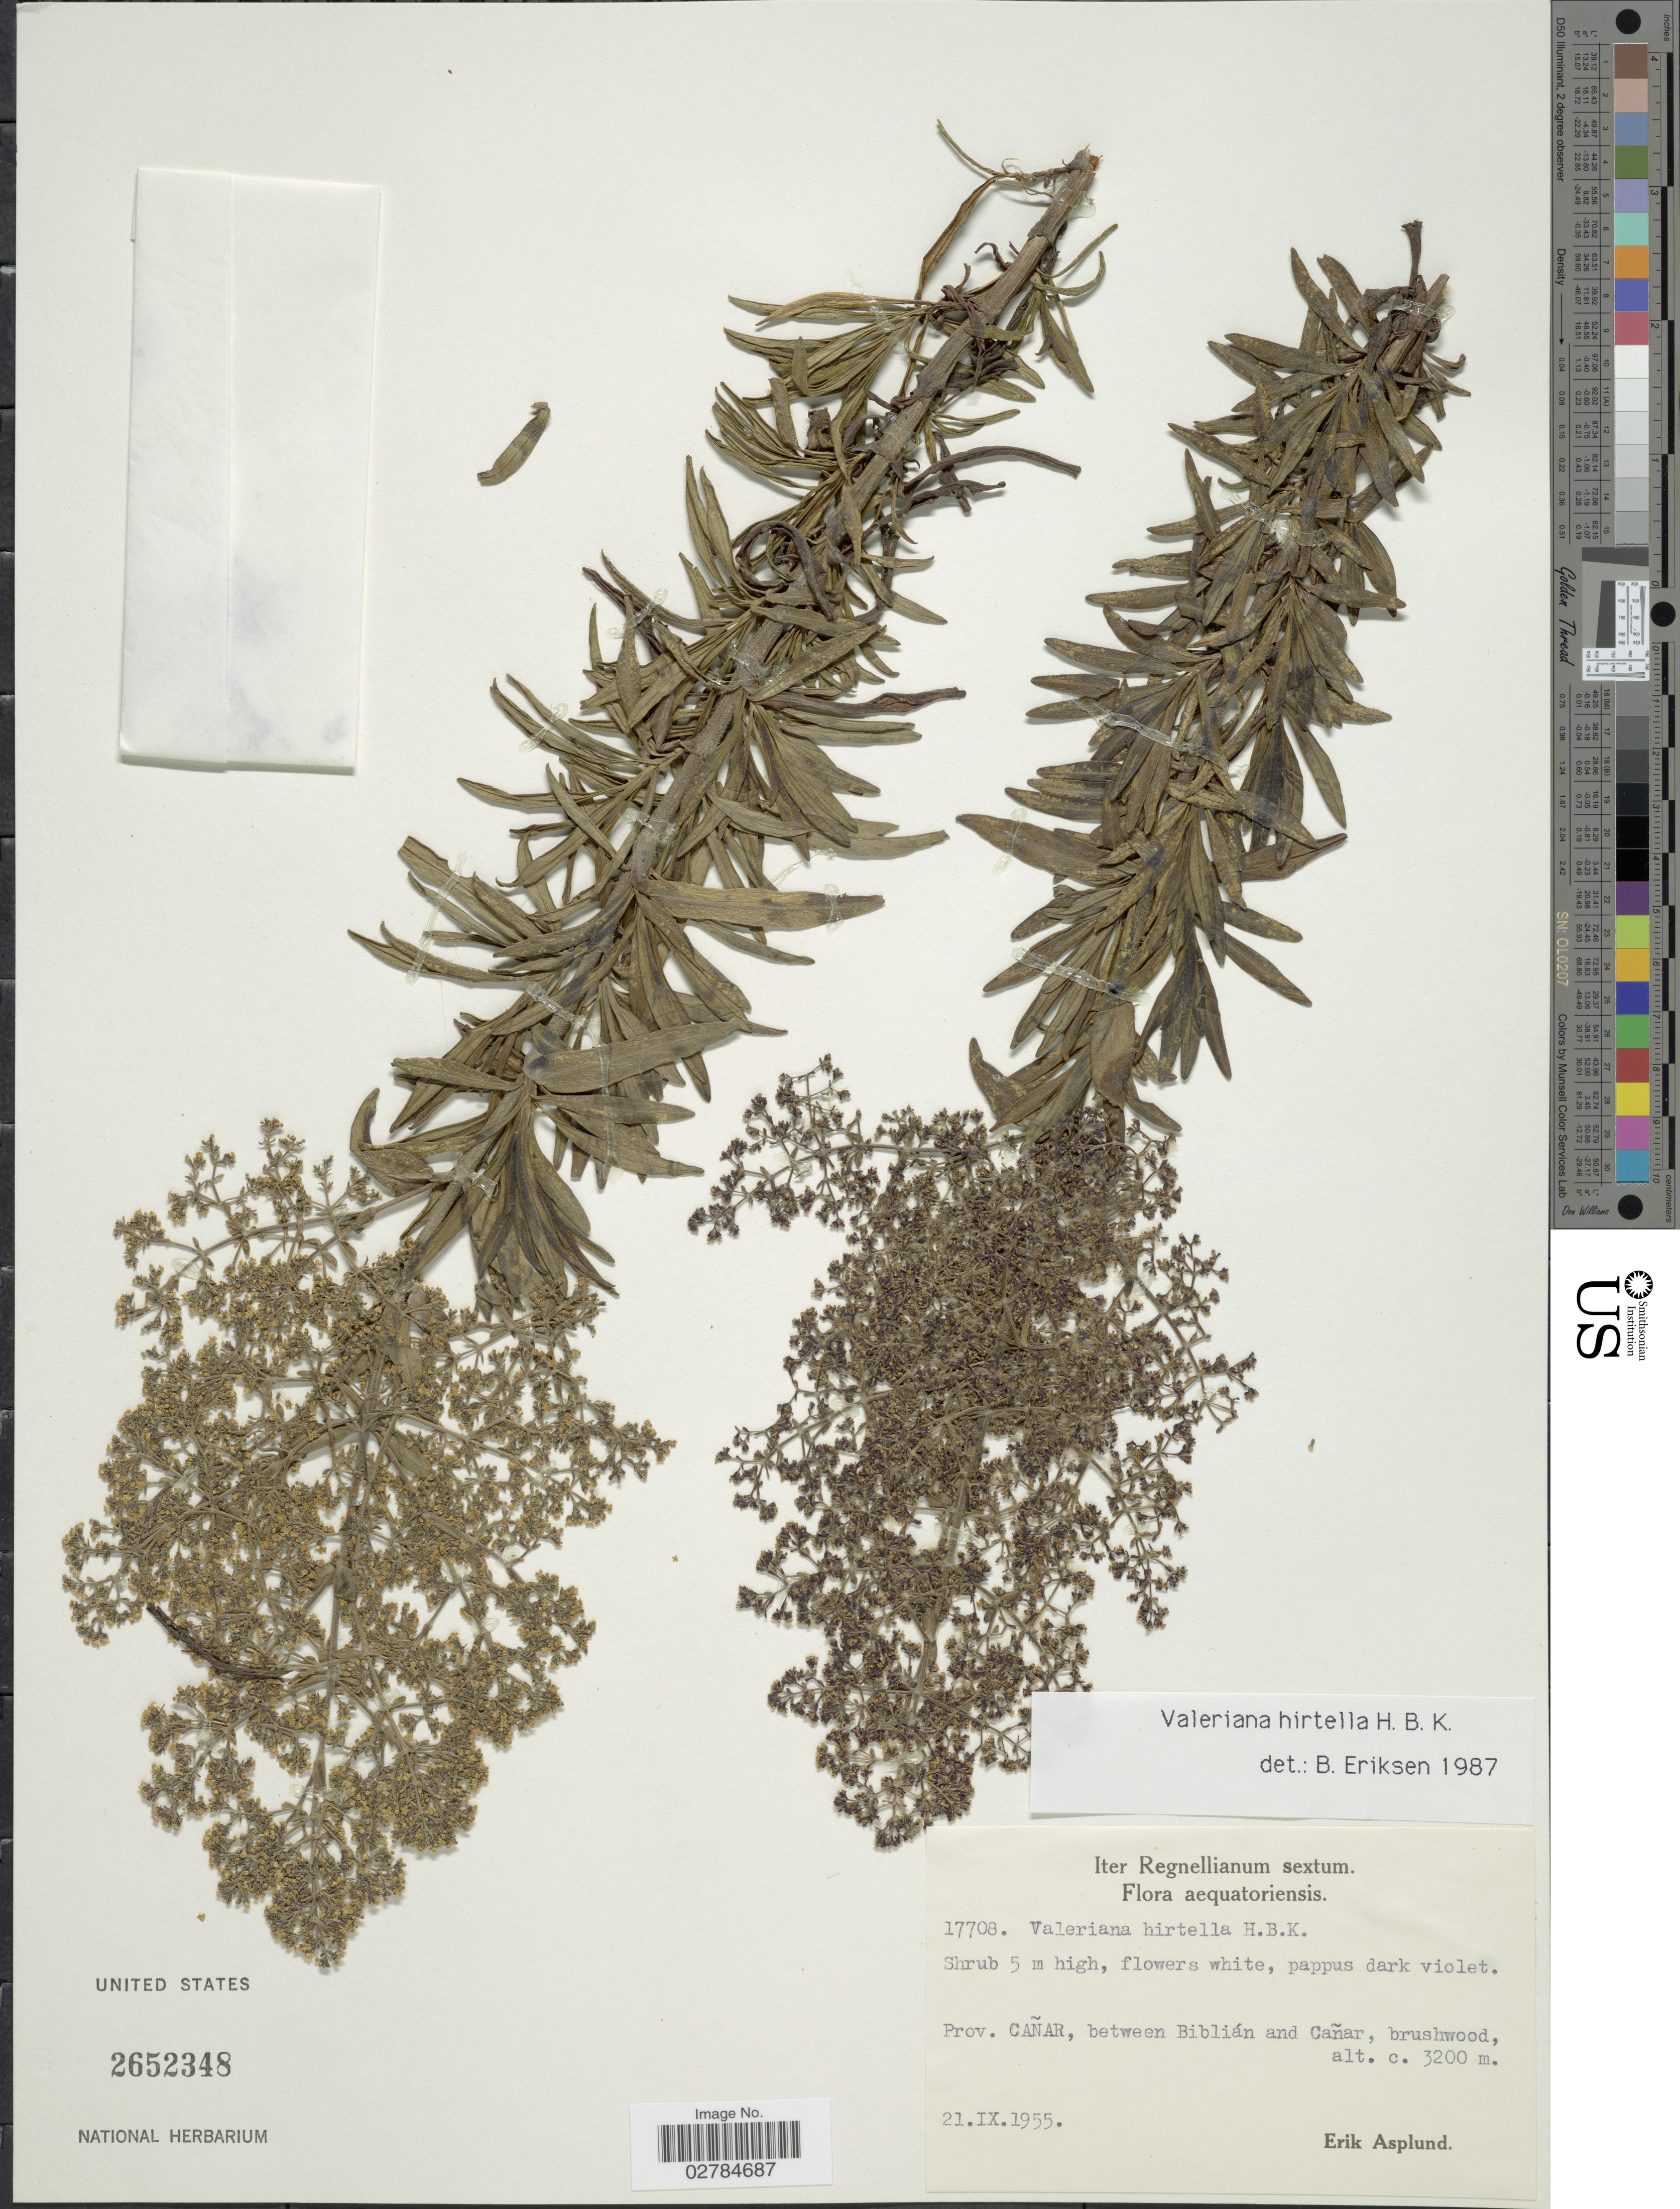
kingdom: Plantae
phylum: Tracheophyta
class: Magnoliopsida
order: Dipsacales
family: Caprifoliaceae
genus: Valeriana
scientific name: Valeriana hirtella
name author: Kunth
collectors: E. Asplund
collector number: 17708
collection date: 1955-09-21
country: Ecuador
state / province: Cañar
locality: Aequatoriensis. Prov. Cañar, between Biblián and Cañar.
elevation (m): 3200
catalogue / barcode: US 2652348